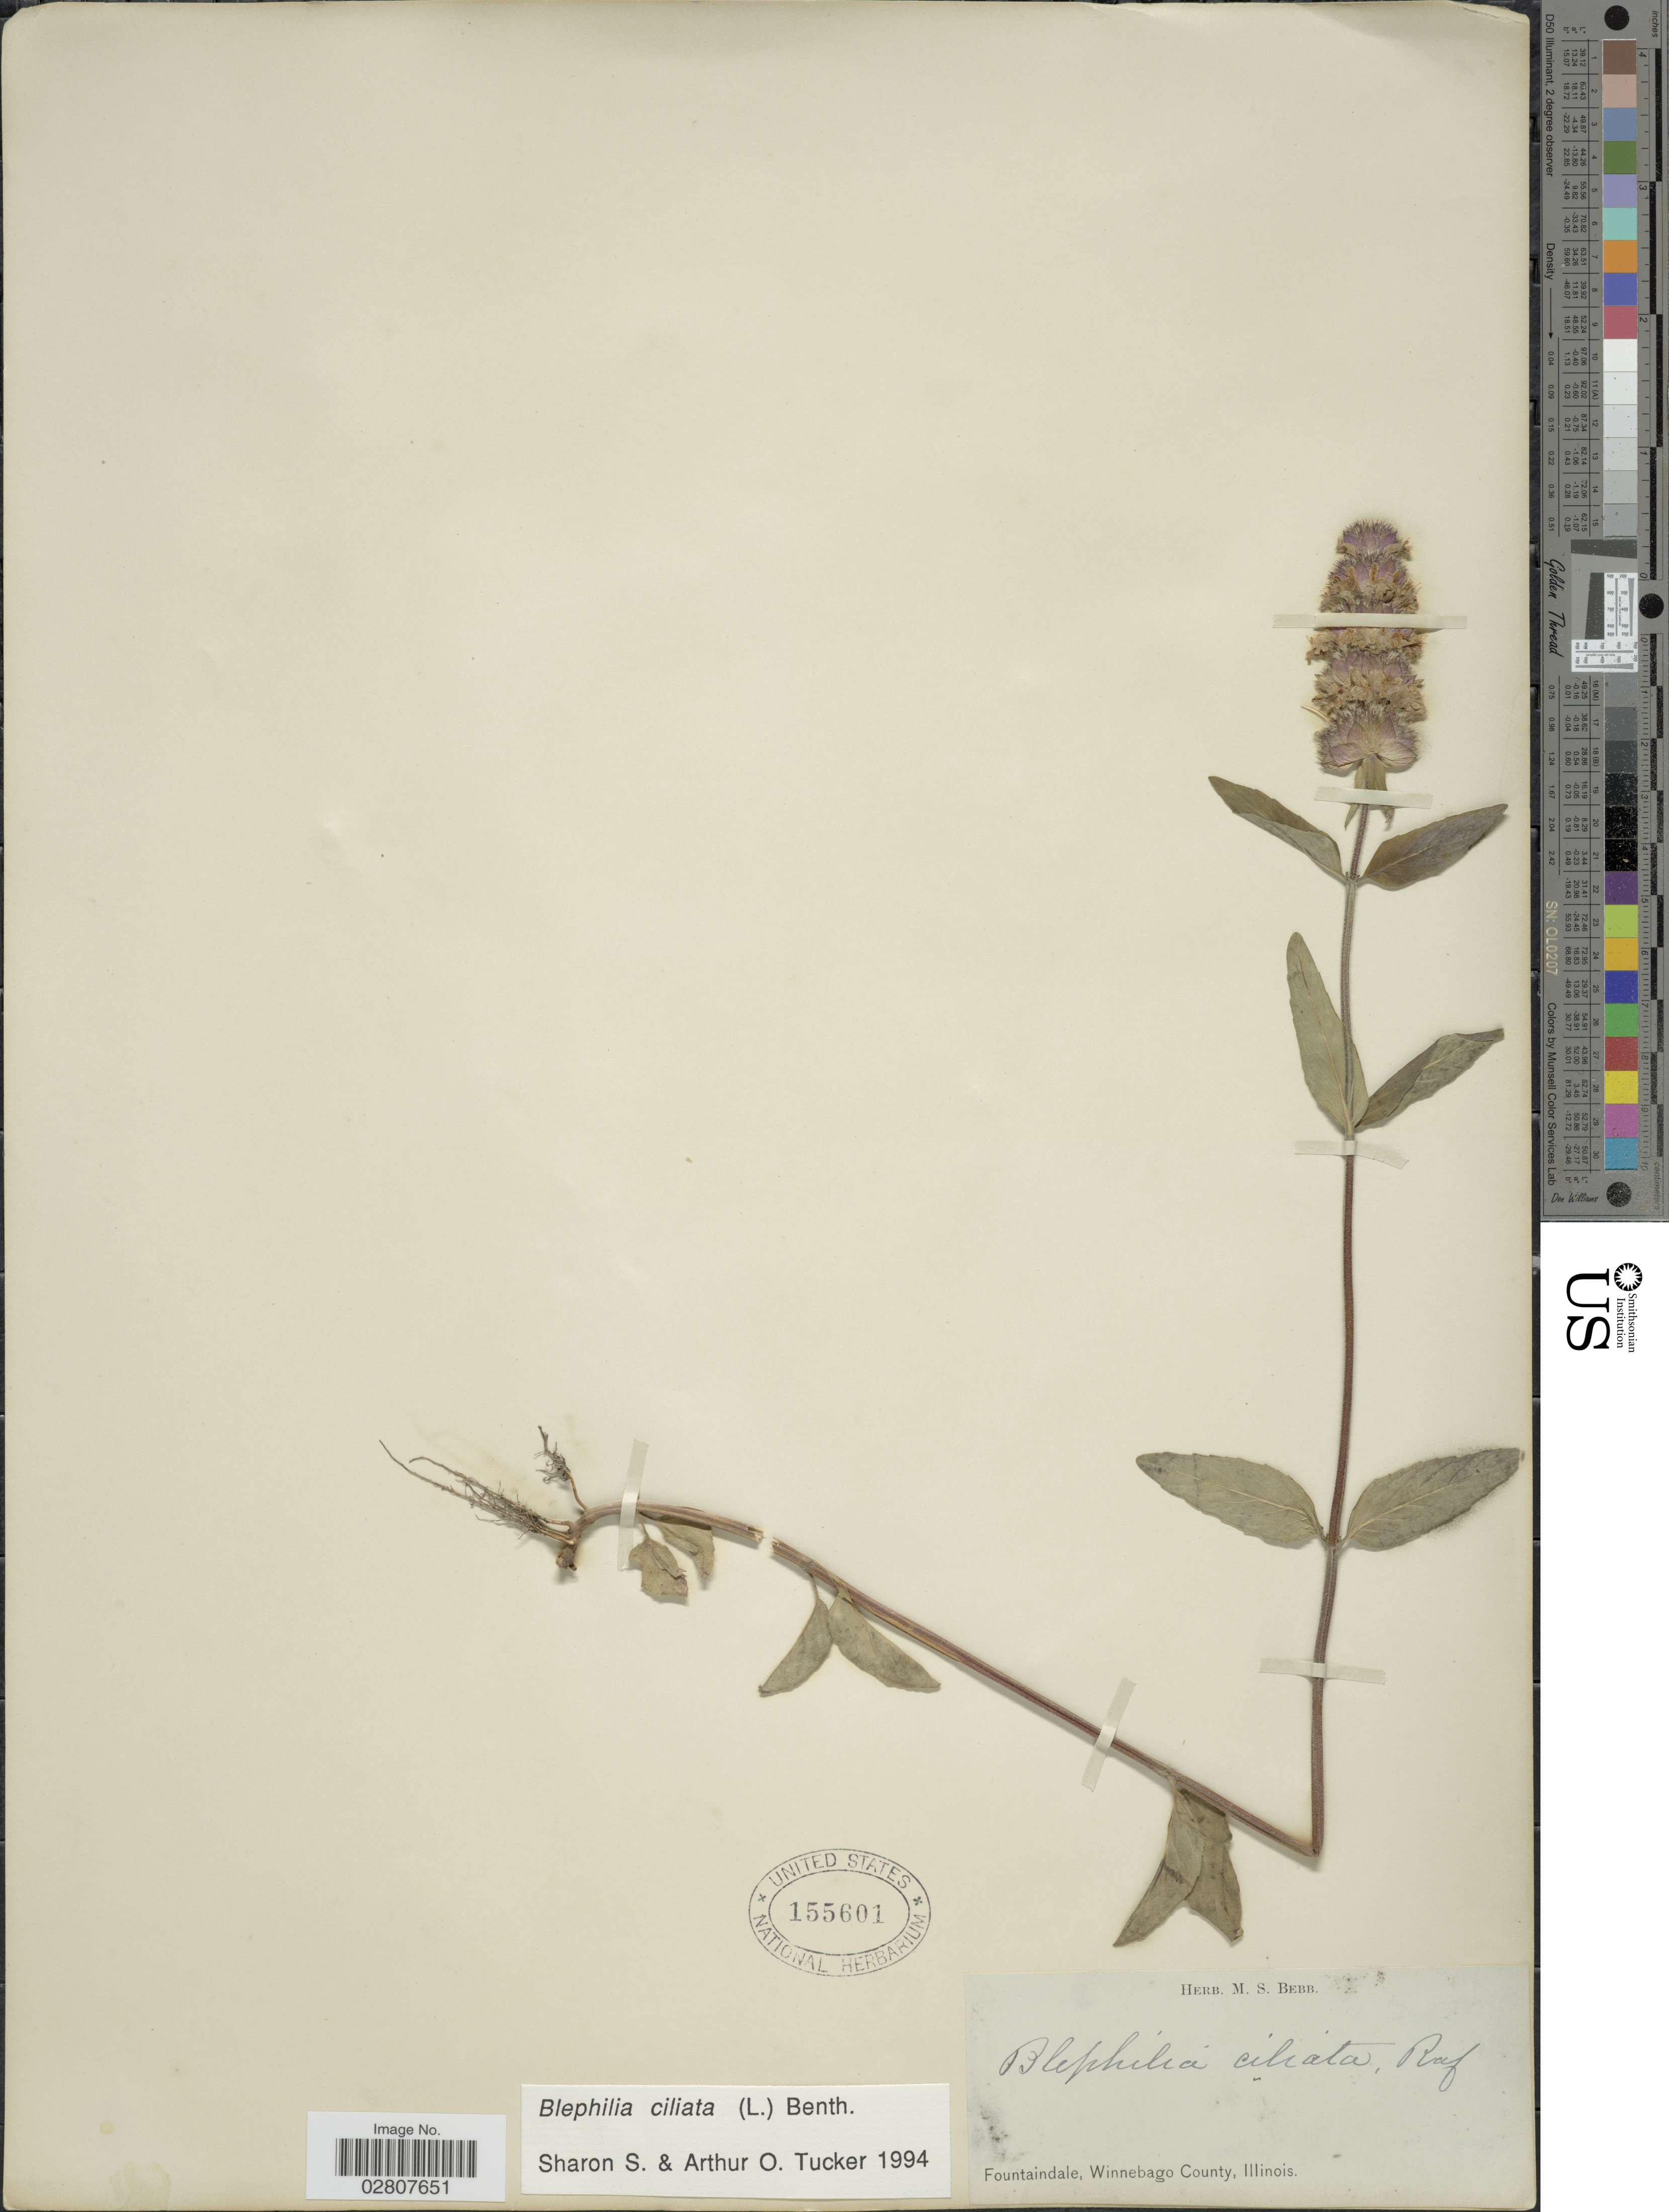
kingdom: Plantae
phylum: Tracheophyta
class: Magnoliopsida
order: Lamiales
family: Lamiaceae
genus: Blephilia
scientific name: Blephilia ciliata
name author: (L.) Raf. ex Benth.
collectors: ex Herb. M. S. Bebb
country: United States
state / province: Illinois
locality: Fountaindale, Winnebago County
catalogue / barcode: US 155601